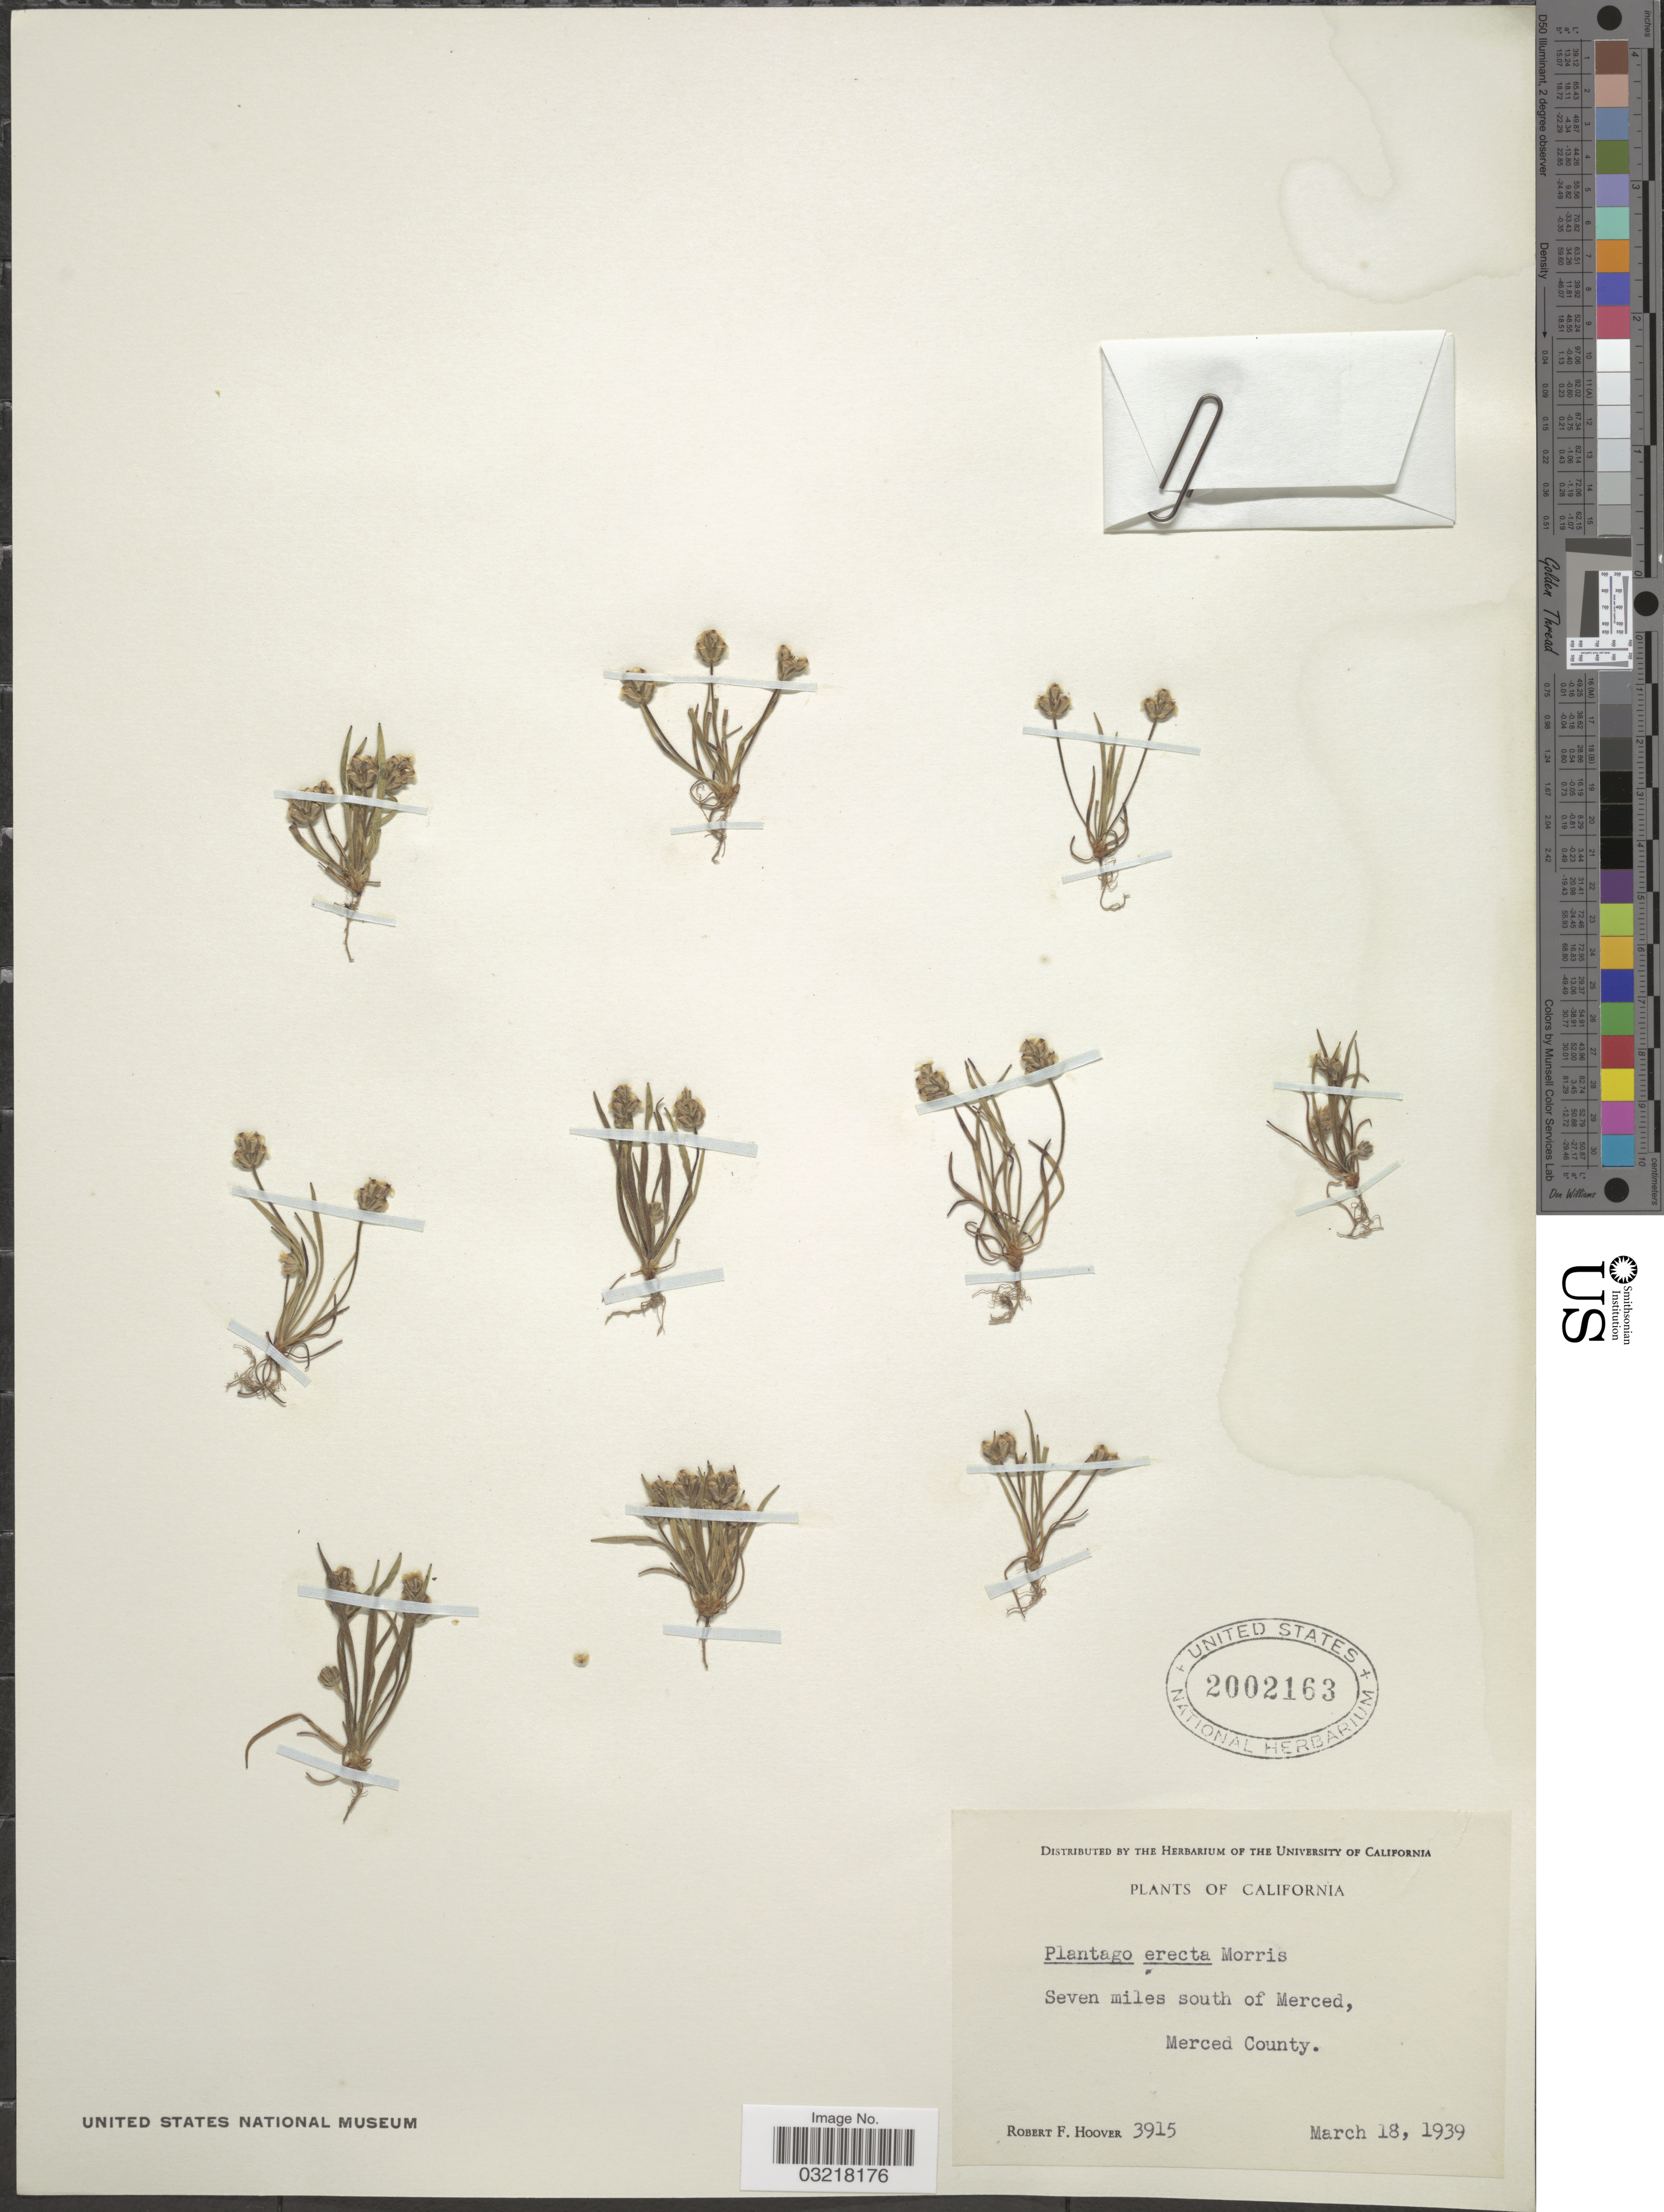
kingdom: Plantae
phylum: Tracheophyta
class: Magnoliopsida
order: Lamiales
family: Plantaginaceae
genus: Plantago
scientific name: Plantago erecta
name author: Morris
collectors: R. F. Hoover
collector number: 3915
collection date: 1939-03-18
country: United States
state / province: California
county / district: Merced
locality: Seven miles south of Merced, Merced County.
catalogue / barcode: US 2002163